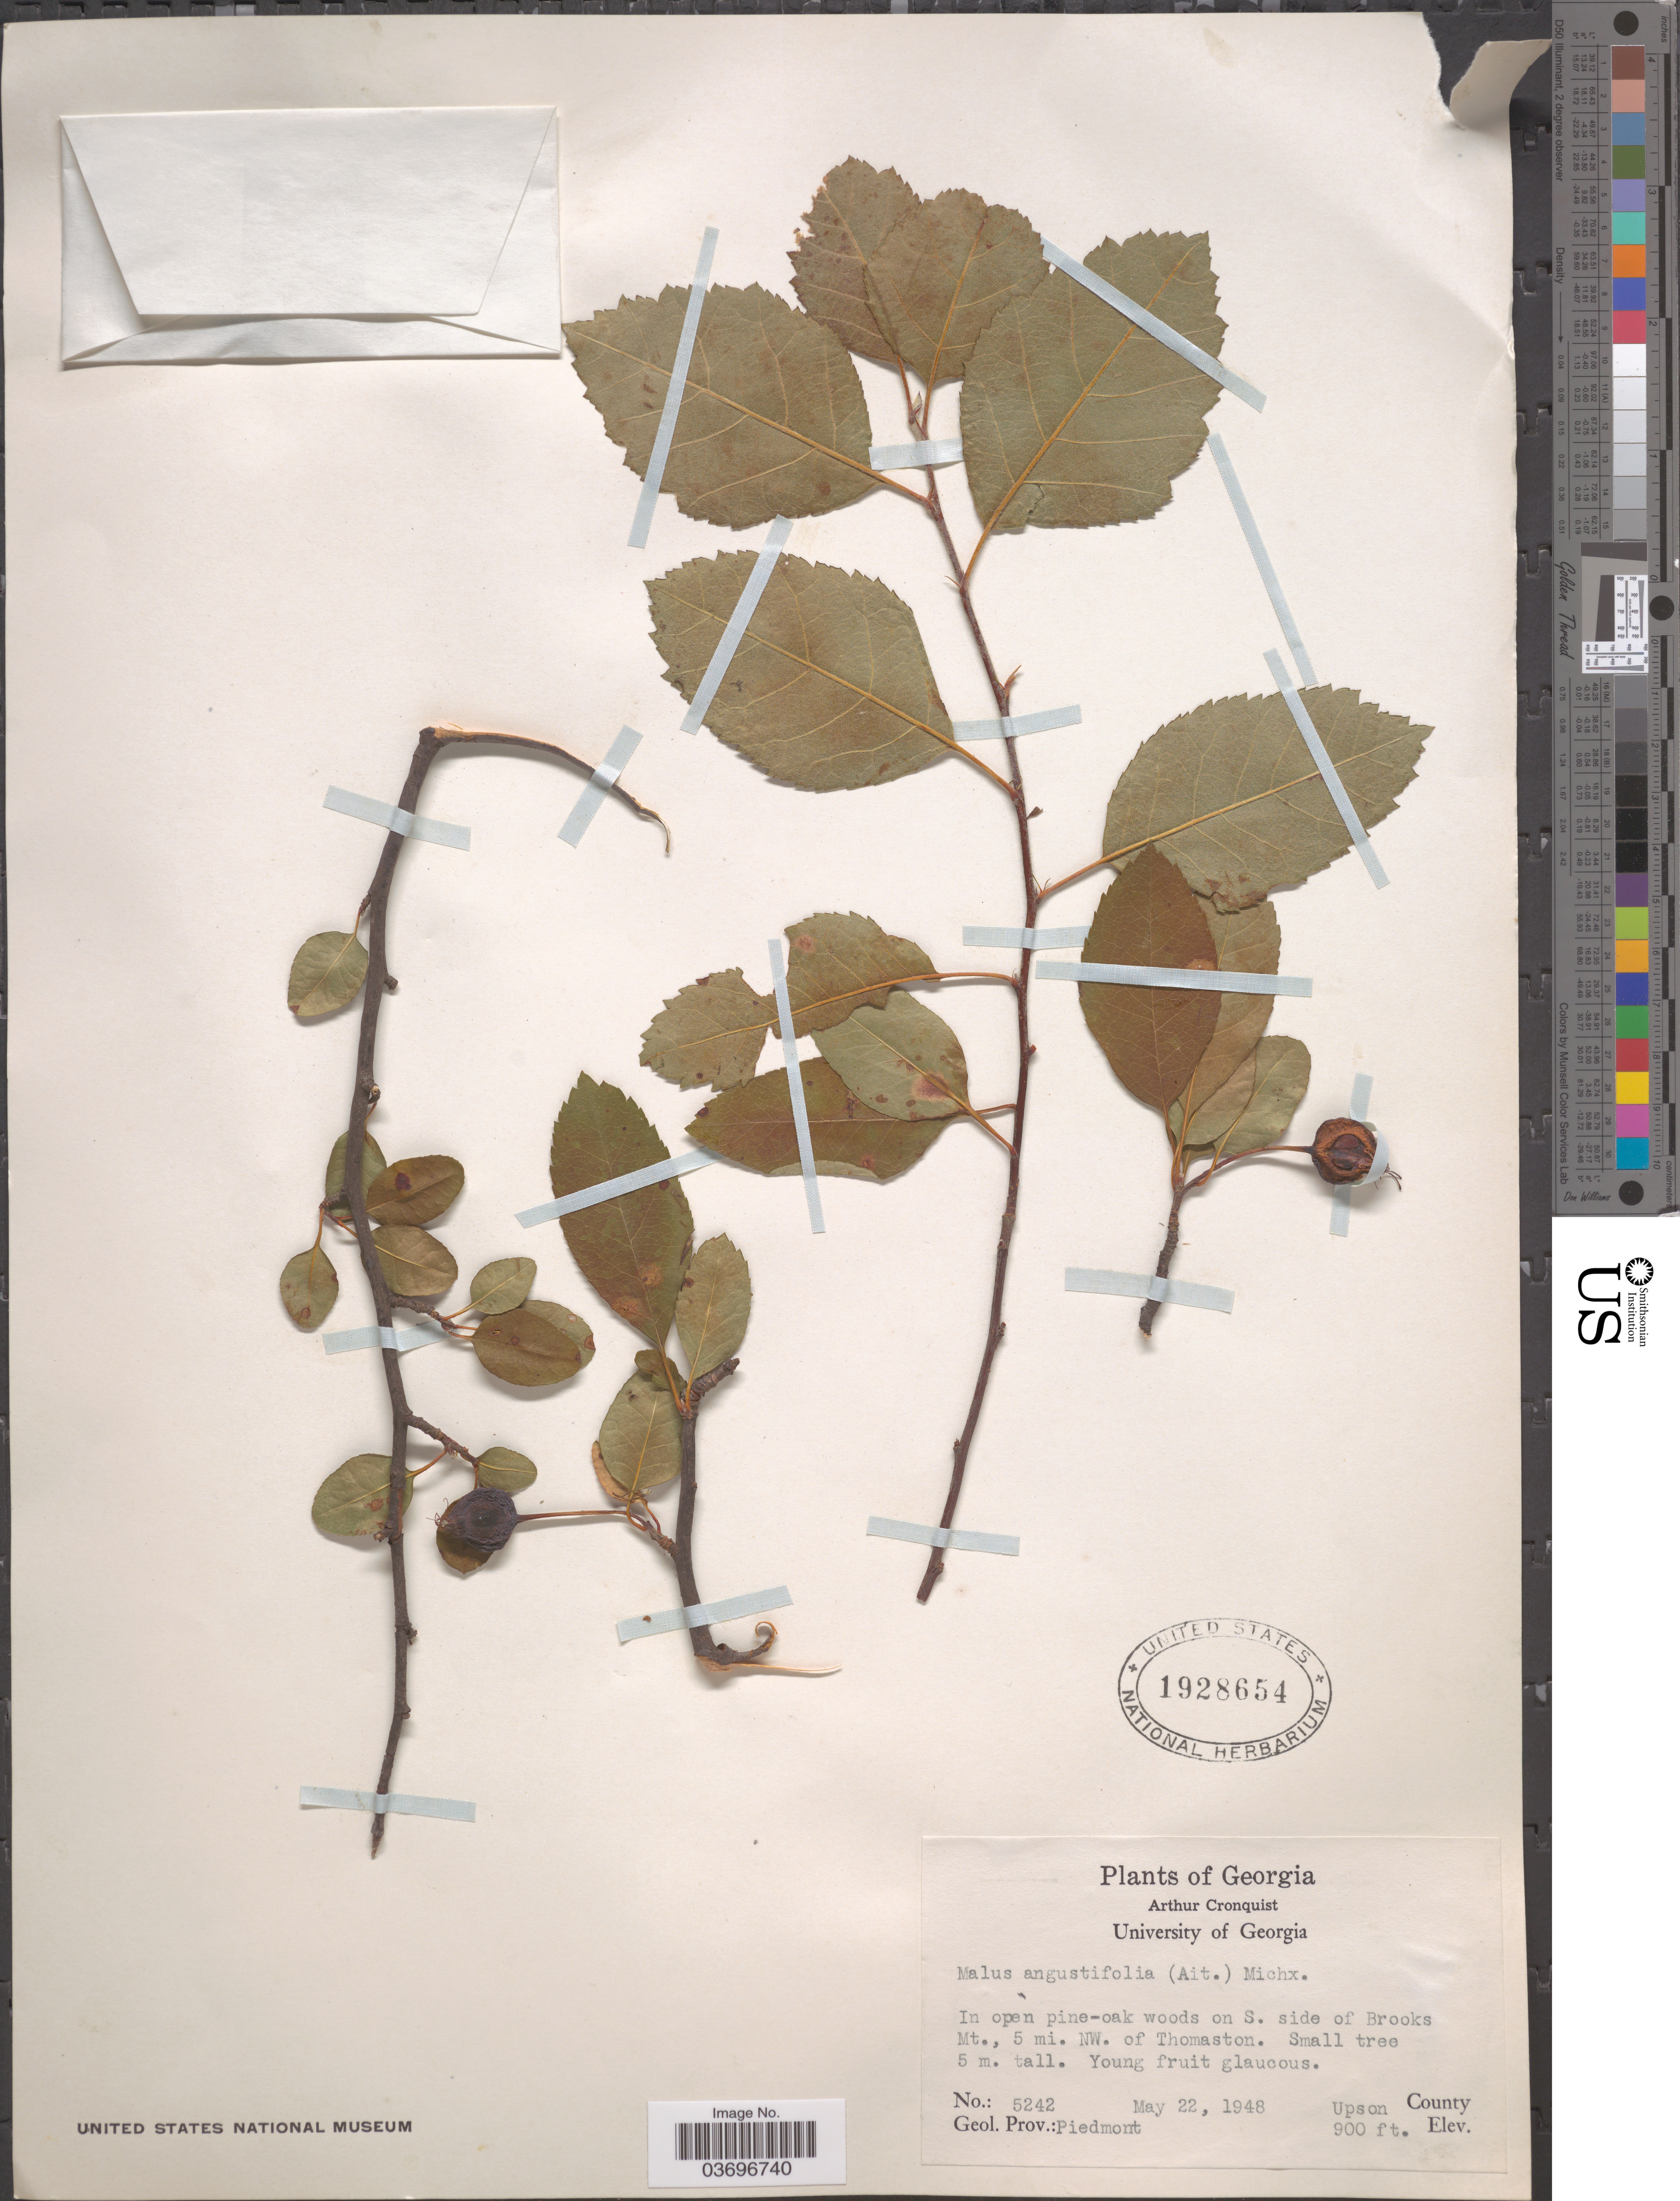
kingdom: Plantae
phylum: Tracheophyta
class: Magnoliopsida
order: Rosales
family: Rosaceae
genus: Malus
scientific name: Malus angustifolia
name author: (Aiton) Michx.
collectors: A. J. Cronquist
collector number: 5242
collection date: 1948-05-22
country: United States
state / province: Georgia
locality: On S. side of Brooks Mt., 5 mi. NW. of Thomaston. Upson County. Geol. Prov.: Piedmont.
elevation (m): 274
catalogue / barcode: US 1928654